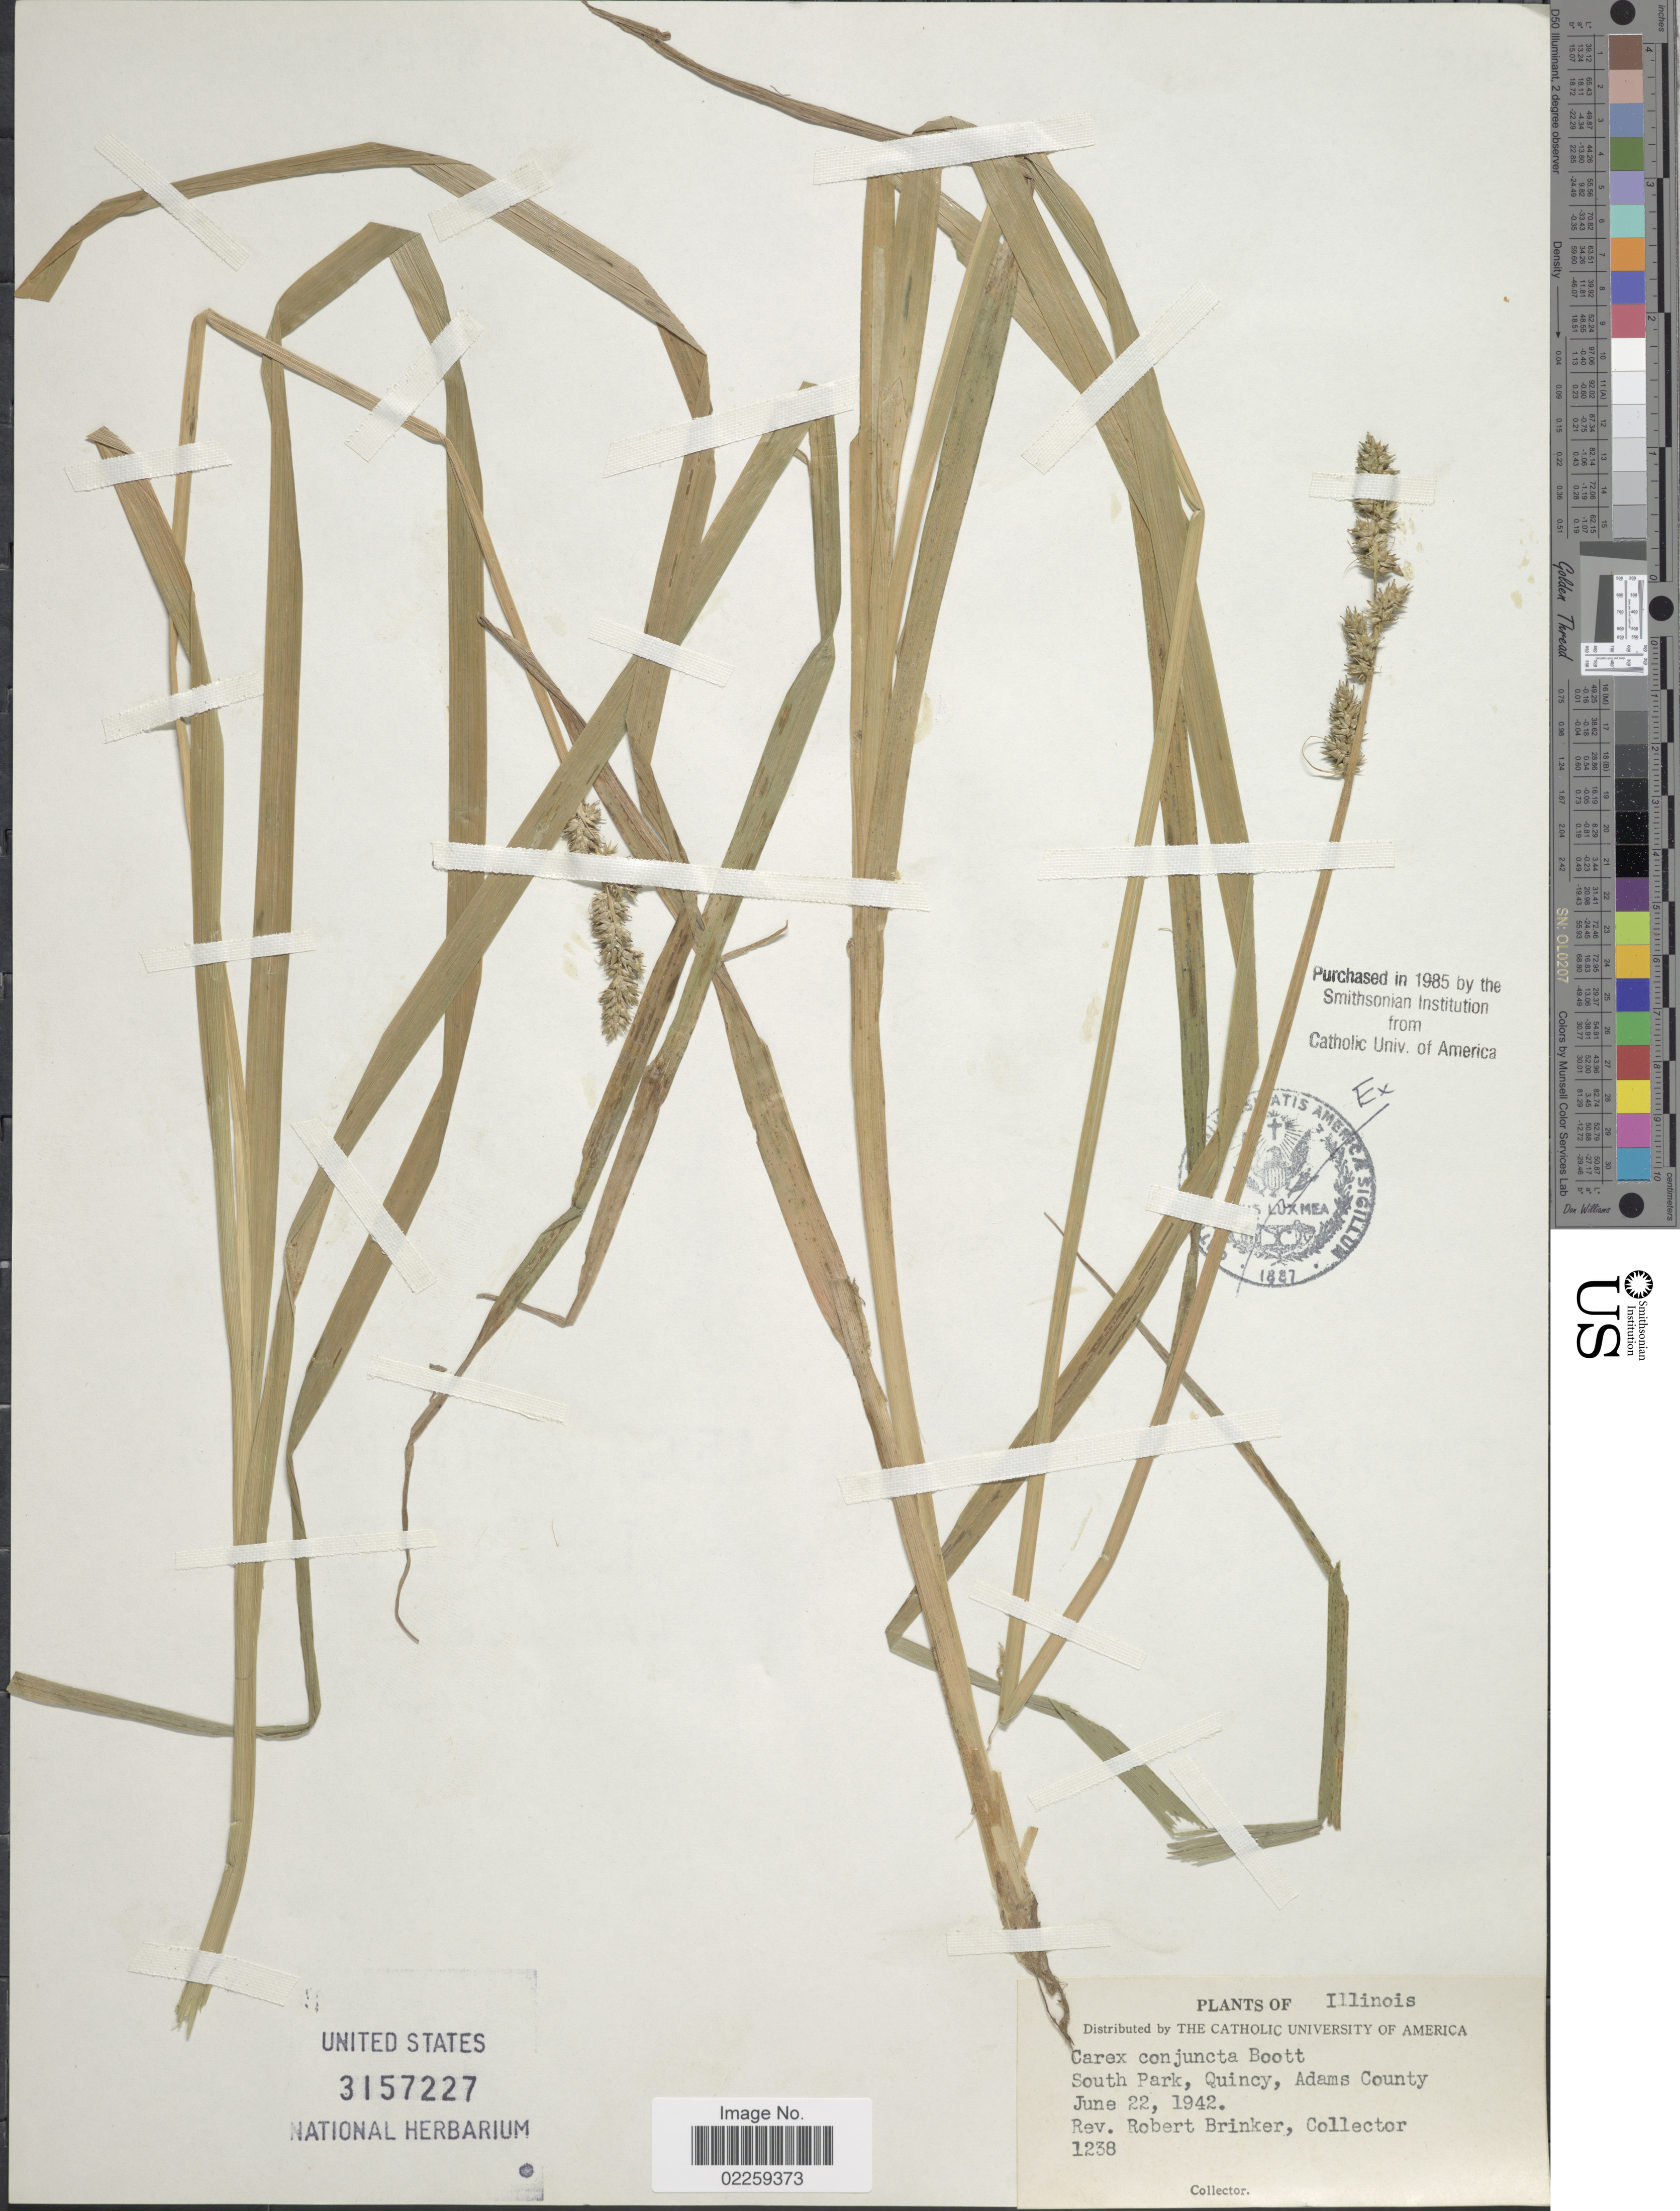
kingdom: Plantae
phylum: Tracheophyta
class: Liliopsida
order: Poales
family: Cyperaceae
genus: Carex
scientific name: Carex conjuncta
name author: Boott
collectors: R. Brinker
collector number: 1238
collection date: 1942-06-22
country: United States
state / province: Illinois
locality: South Park, Quincy, Adams County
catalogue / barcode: US 3157227